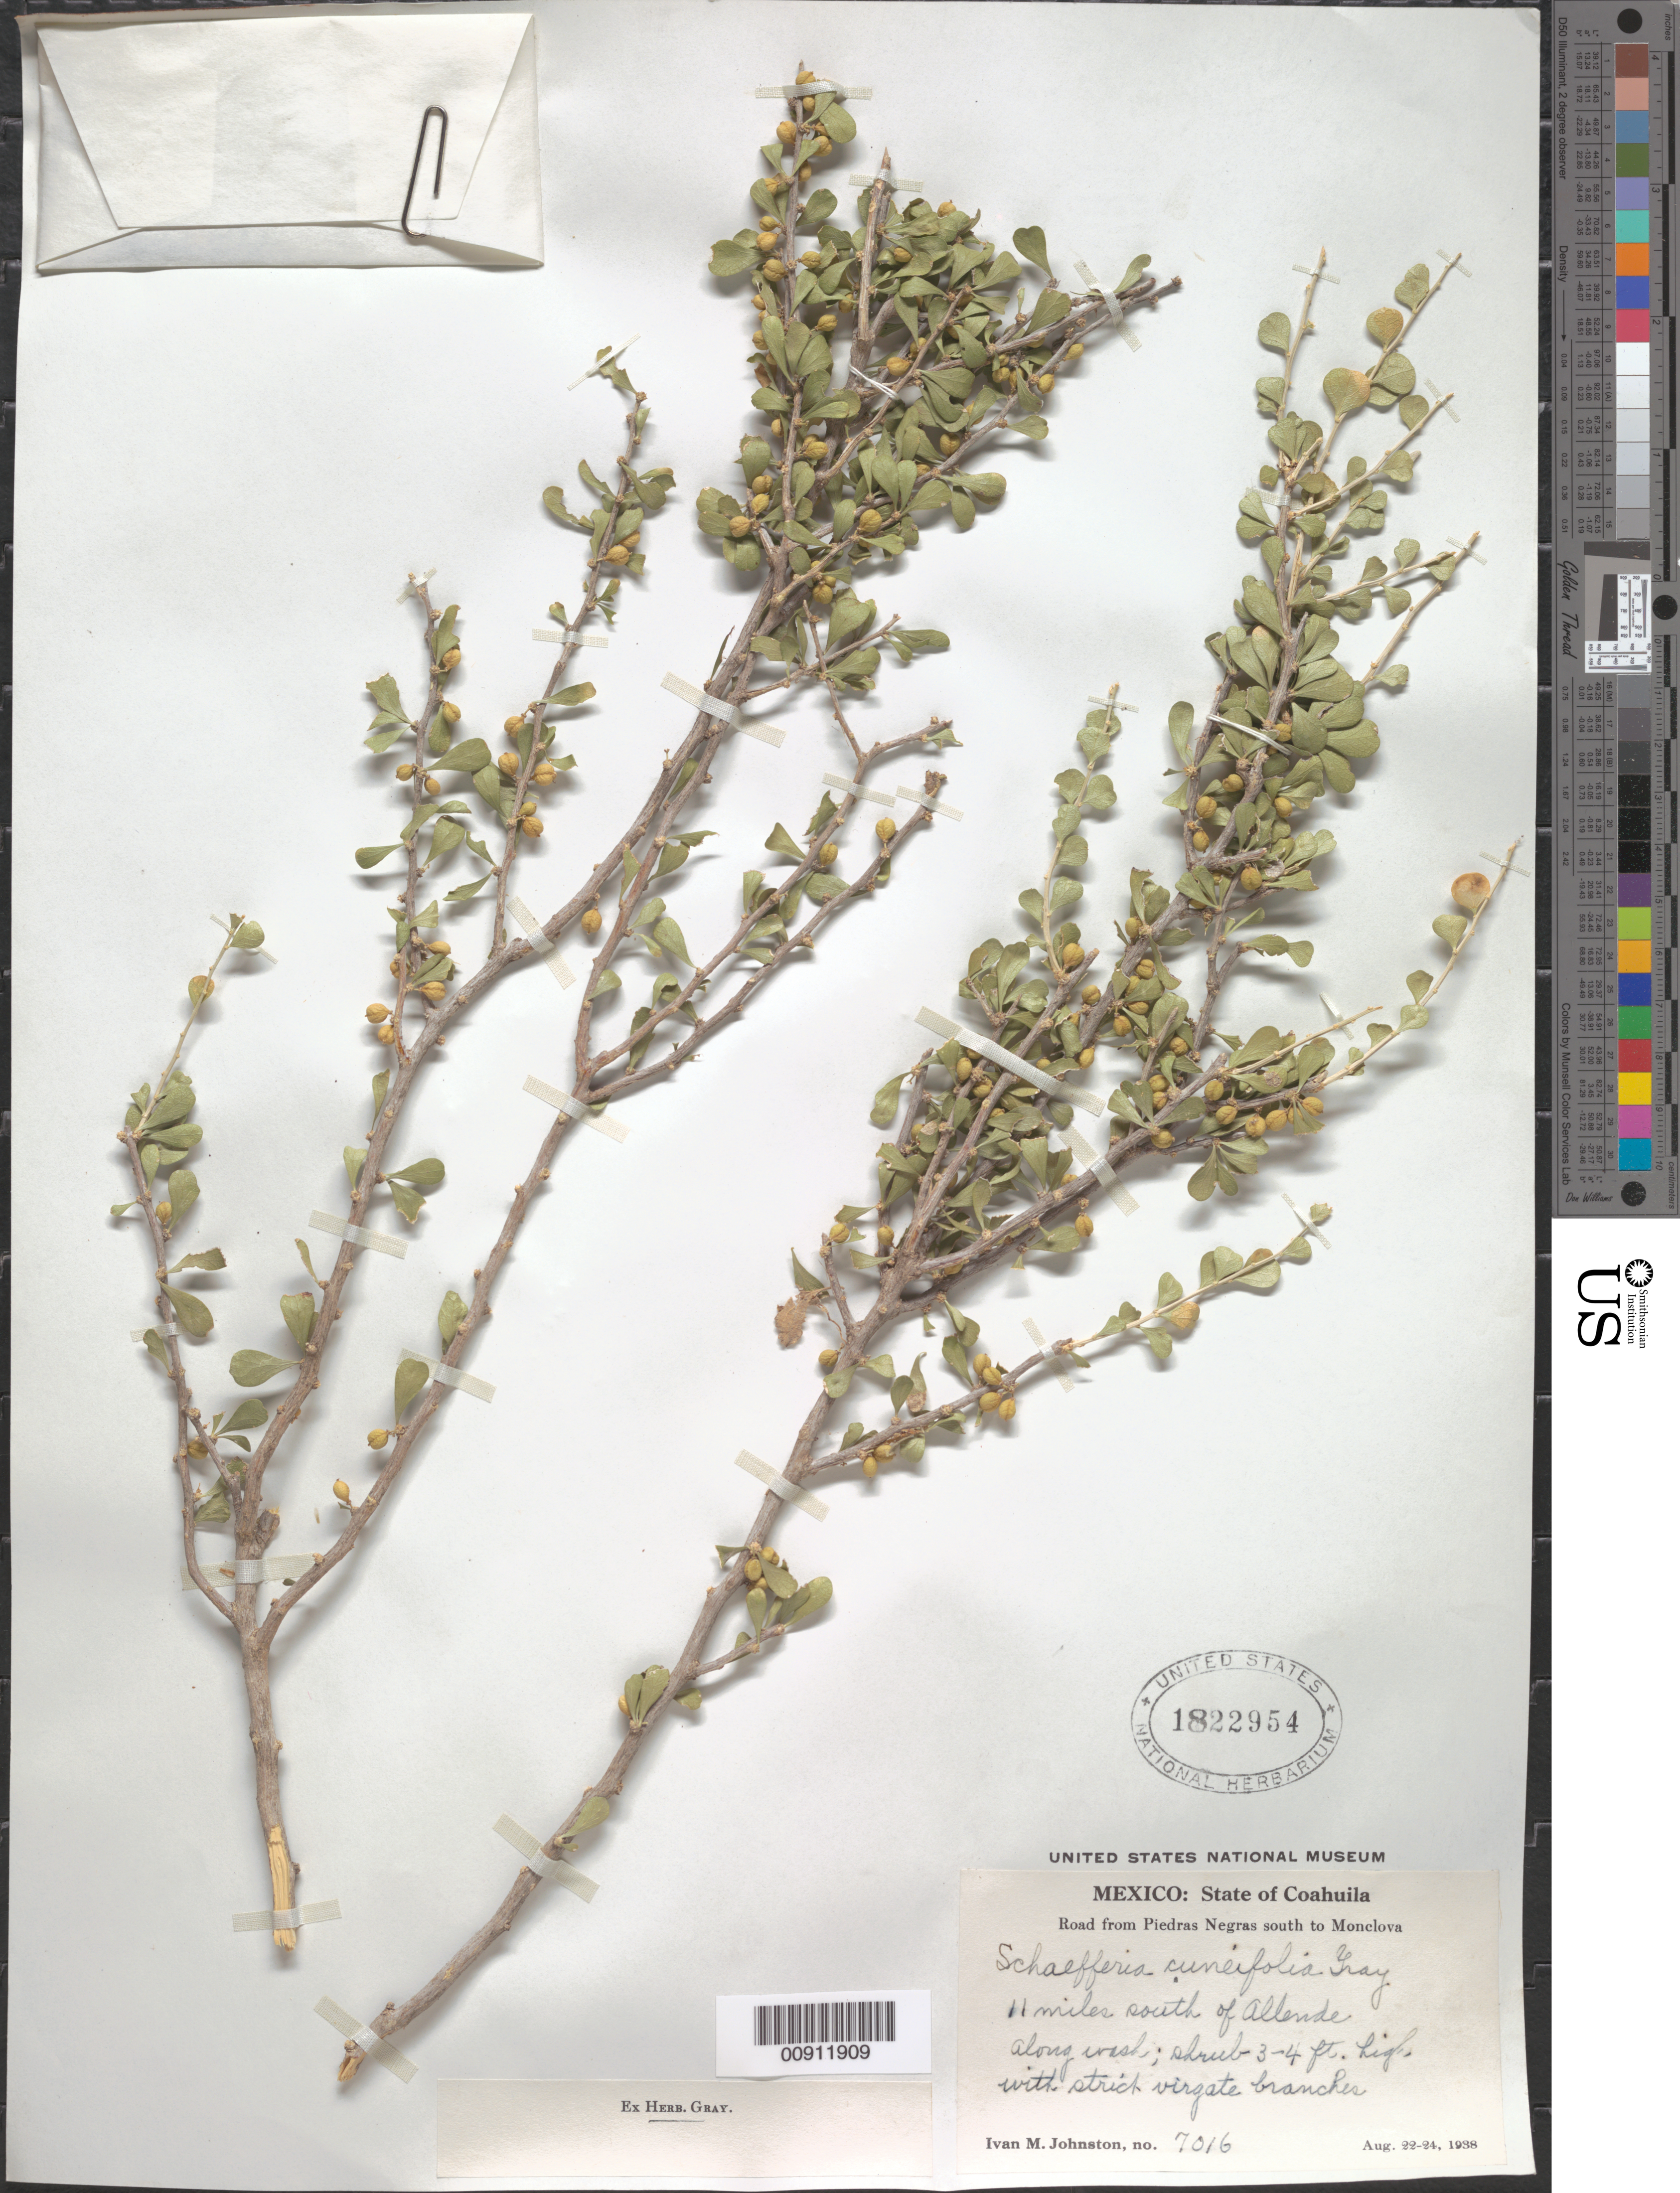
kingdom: Plantae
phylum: Tracheophyta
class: Magnoliopsida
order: Celastrales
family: Celastraceae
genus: Schaefferia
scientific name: Schaefferia cuneifolia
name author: A. Gray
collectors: I.M. Johnston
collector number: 7016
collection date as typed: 22 Aug 1938 to 24 Aug 1938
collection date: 1938-08-22/1938-08-24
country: Mexico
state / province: Coahuila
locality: State of Coahuila: Road from Piedras Negras south to Monclova: 11 miles south of Allende along wash.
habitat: Along wash.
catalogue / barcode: US 1822954